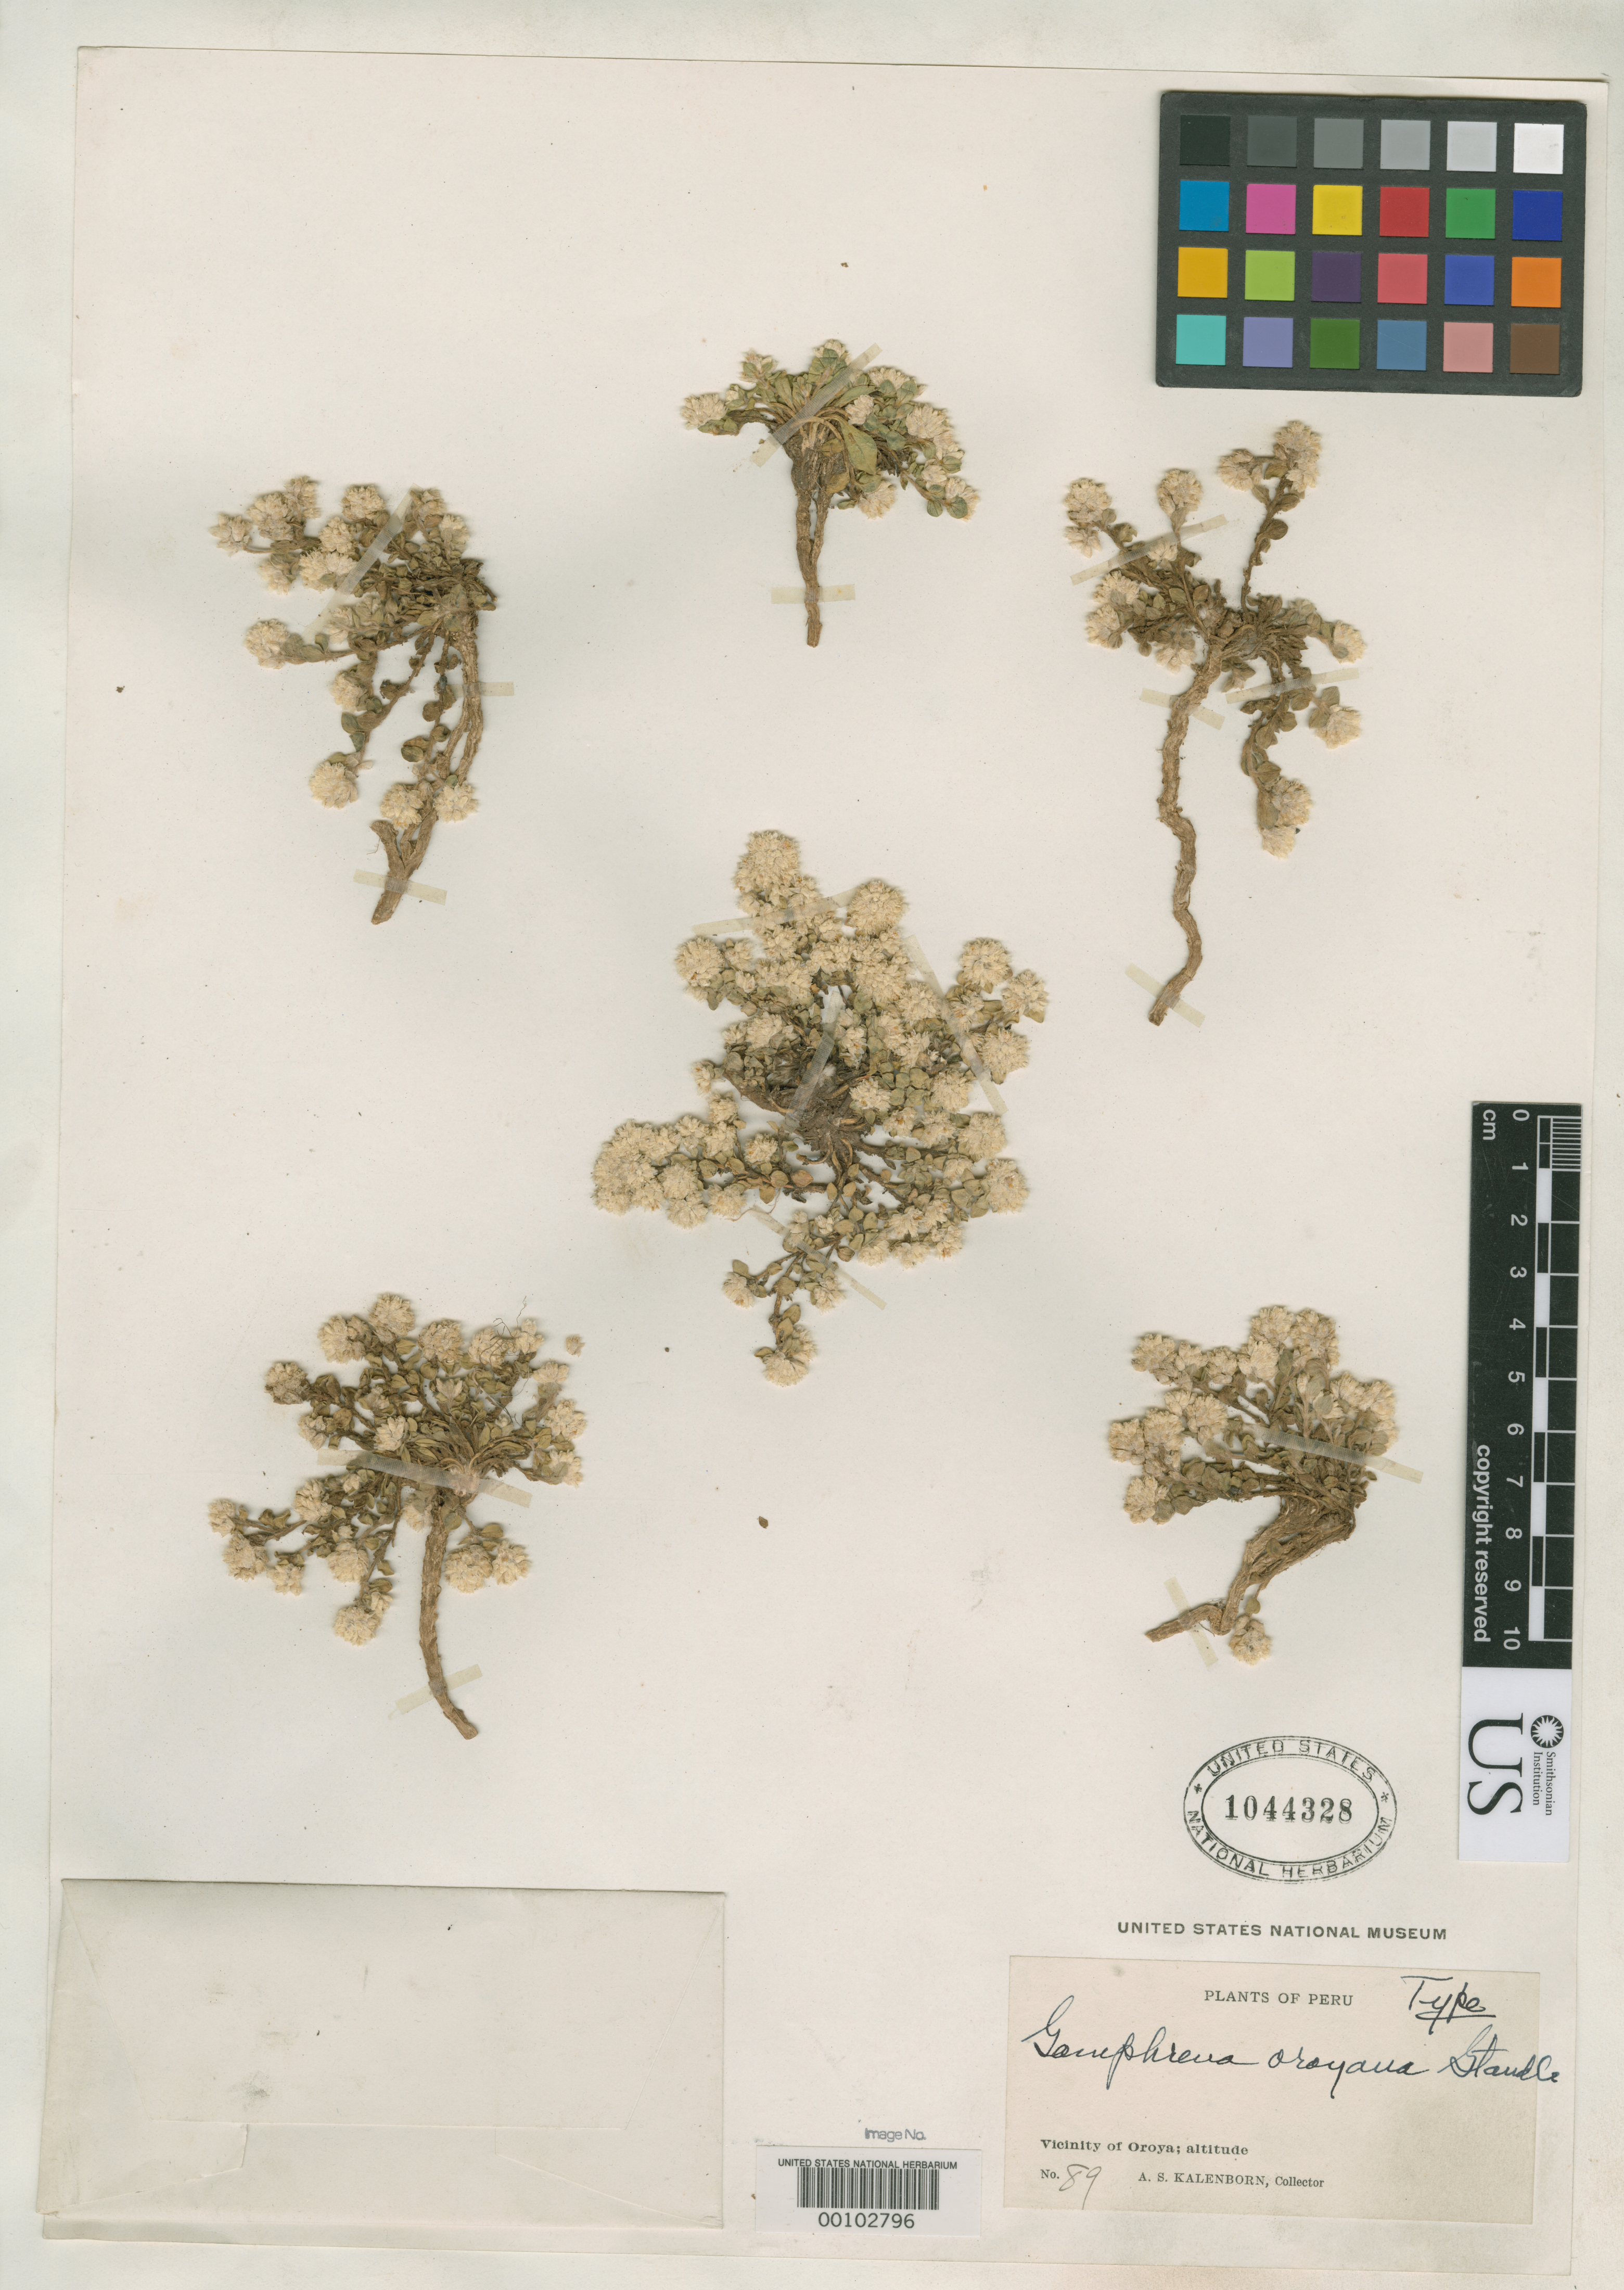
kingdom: Plantae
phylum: Tracheophyta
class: Magnoliopsida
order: Caryophyllales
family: Amaranthaceae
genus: Gomphrena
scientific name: Gomphrena oroyana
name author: Standl.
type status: Holotype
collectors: A. Kalenborn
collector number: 89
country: Peru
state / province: Junín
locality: Near La Oroya.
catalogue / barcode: US 1044328